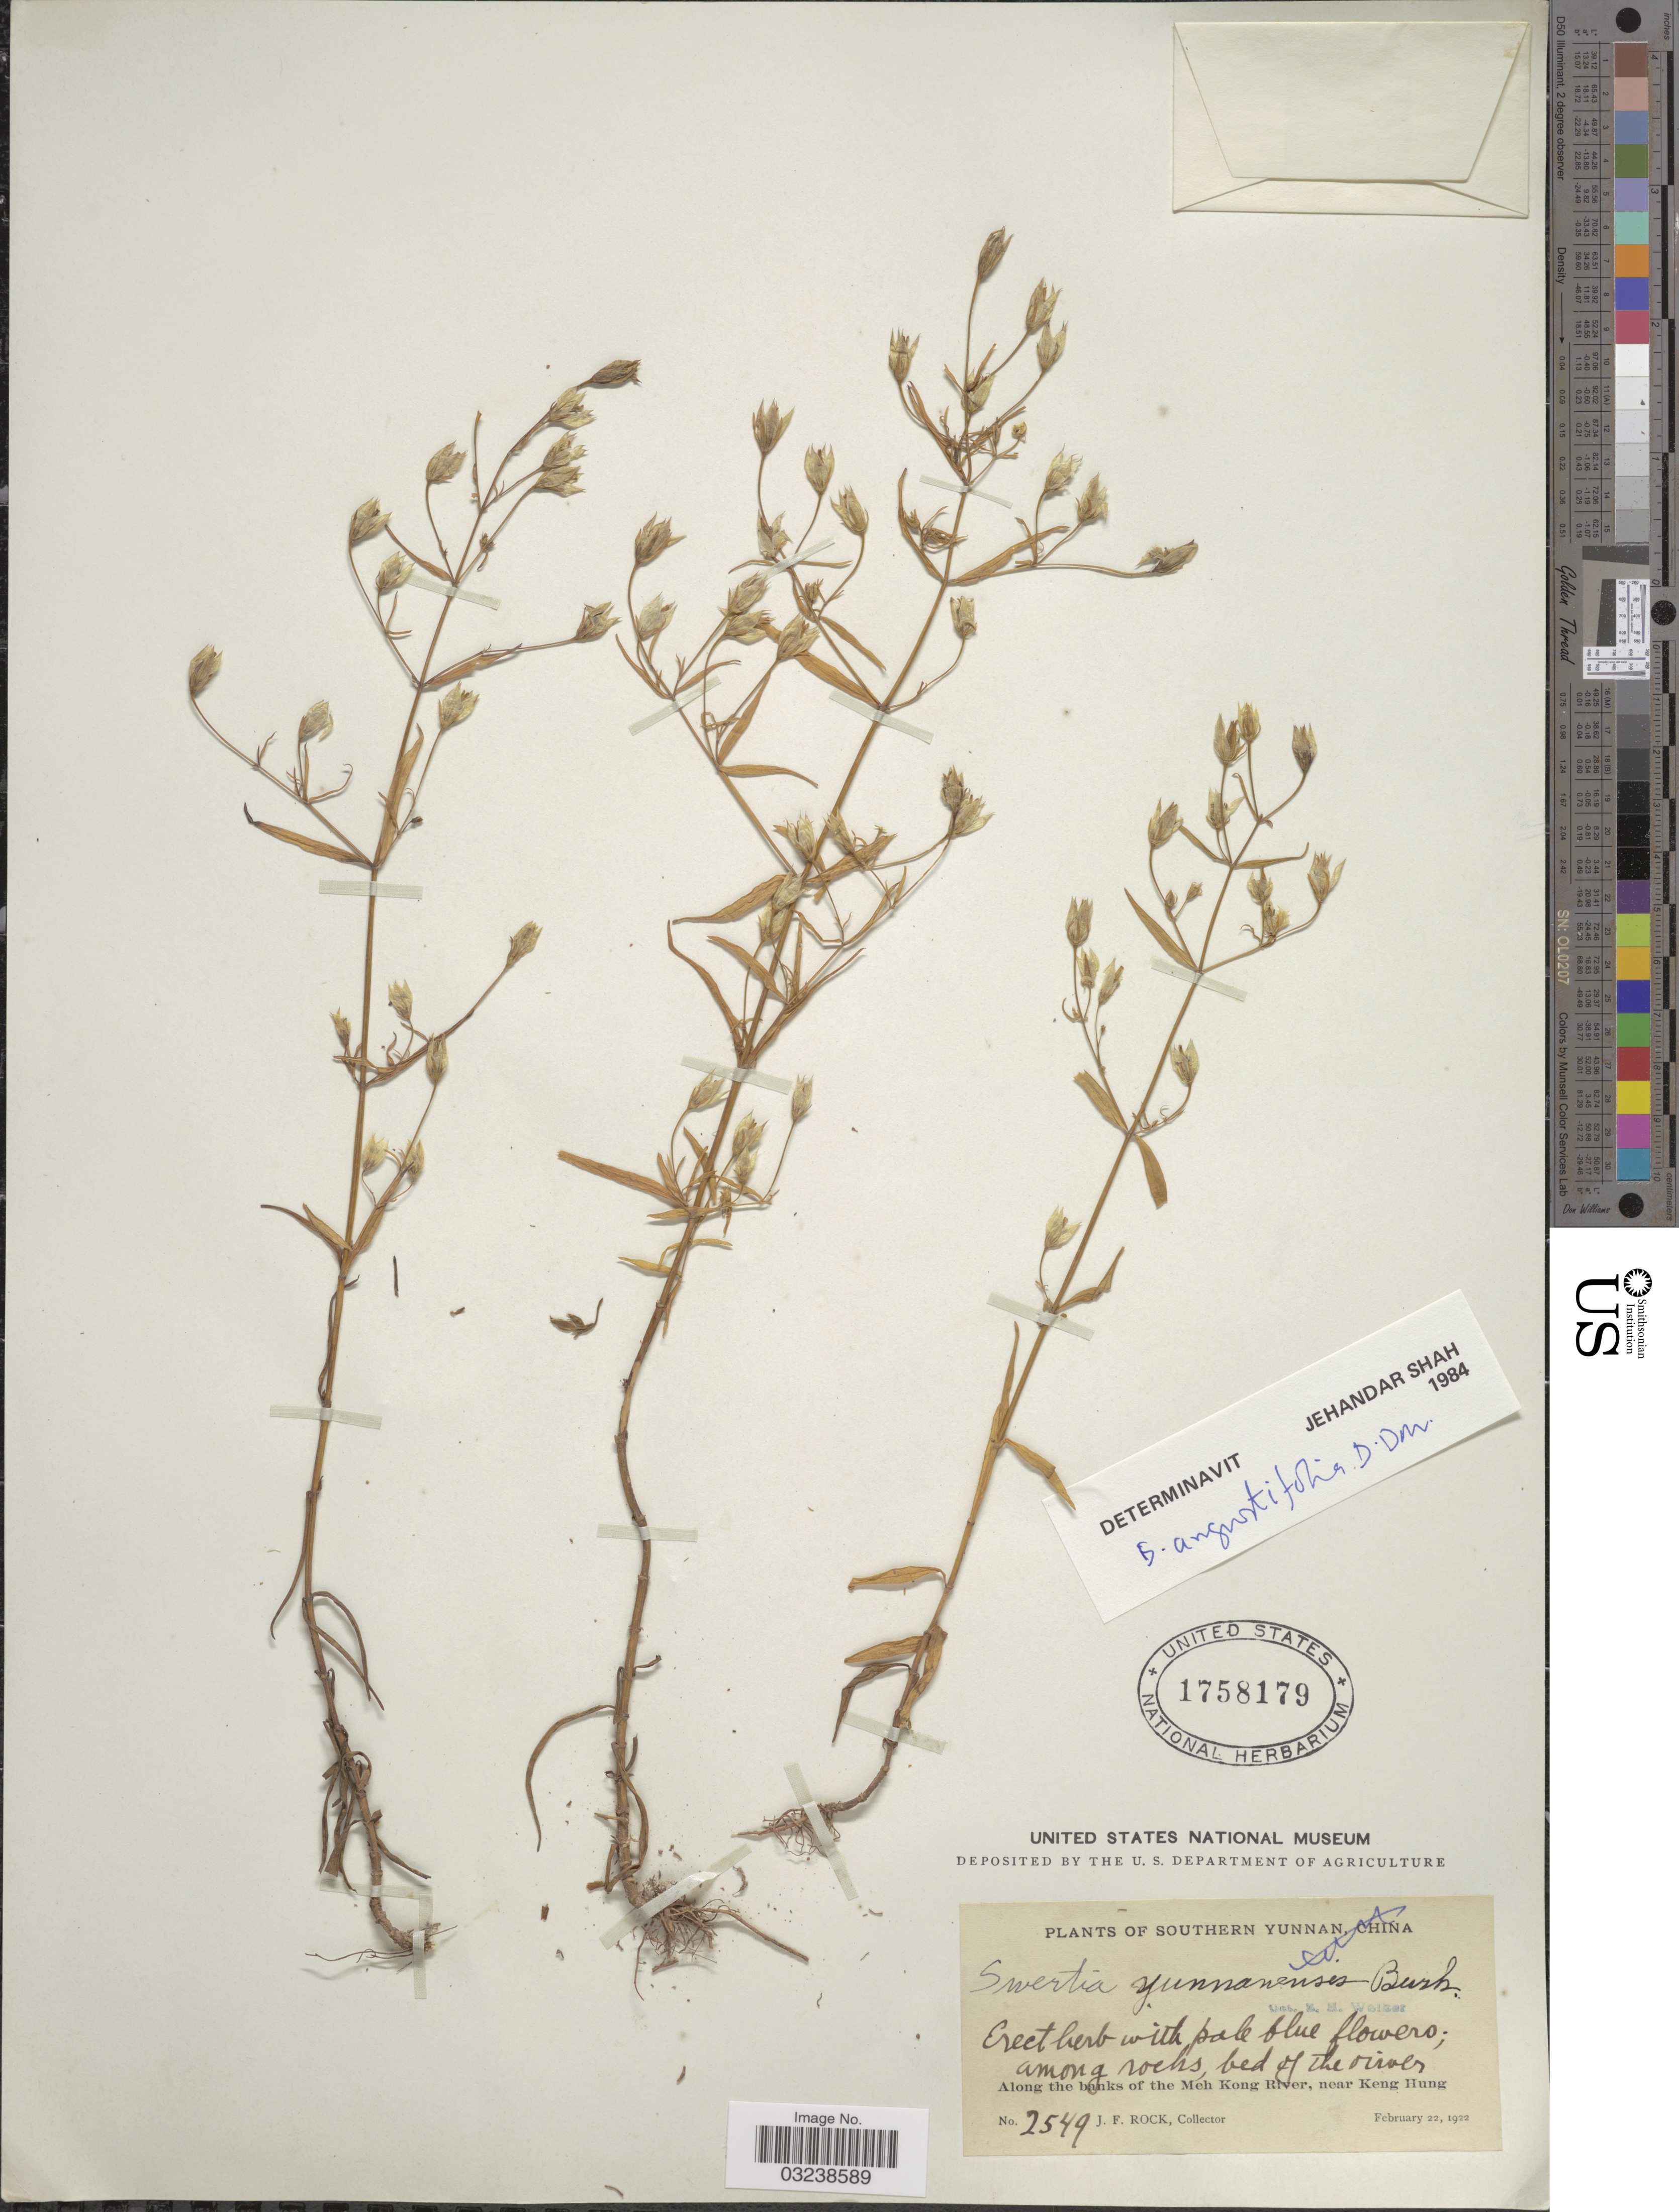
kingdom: Plantae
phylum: Tracheophyta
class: Magnoliopsida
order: Gentianales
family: Gentianaceae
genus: Swertia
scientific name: Swertia angustifolia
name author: Buch.-Ham. ex D. Don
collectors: J. Rock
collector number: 2549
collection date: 1922-02-22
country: China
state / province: Yunnan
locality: Southern Yunnan. Among rocks, bed of the river. Along the banks of the Meh Kong River, near Keng Hung.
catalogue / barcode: US 1858179